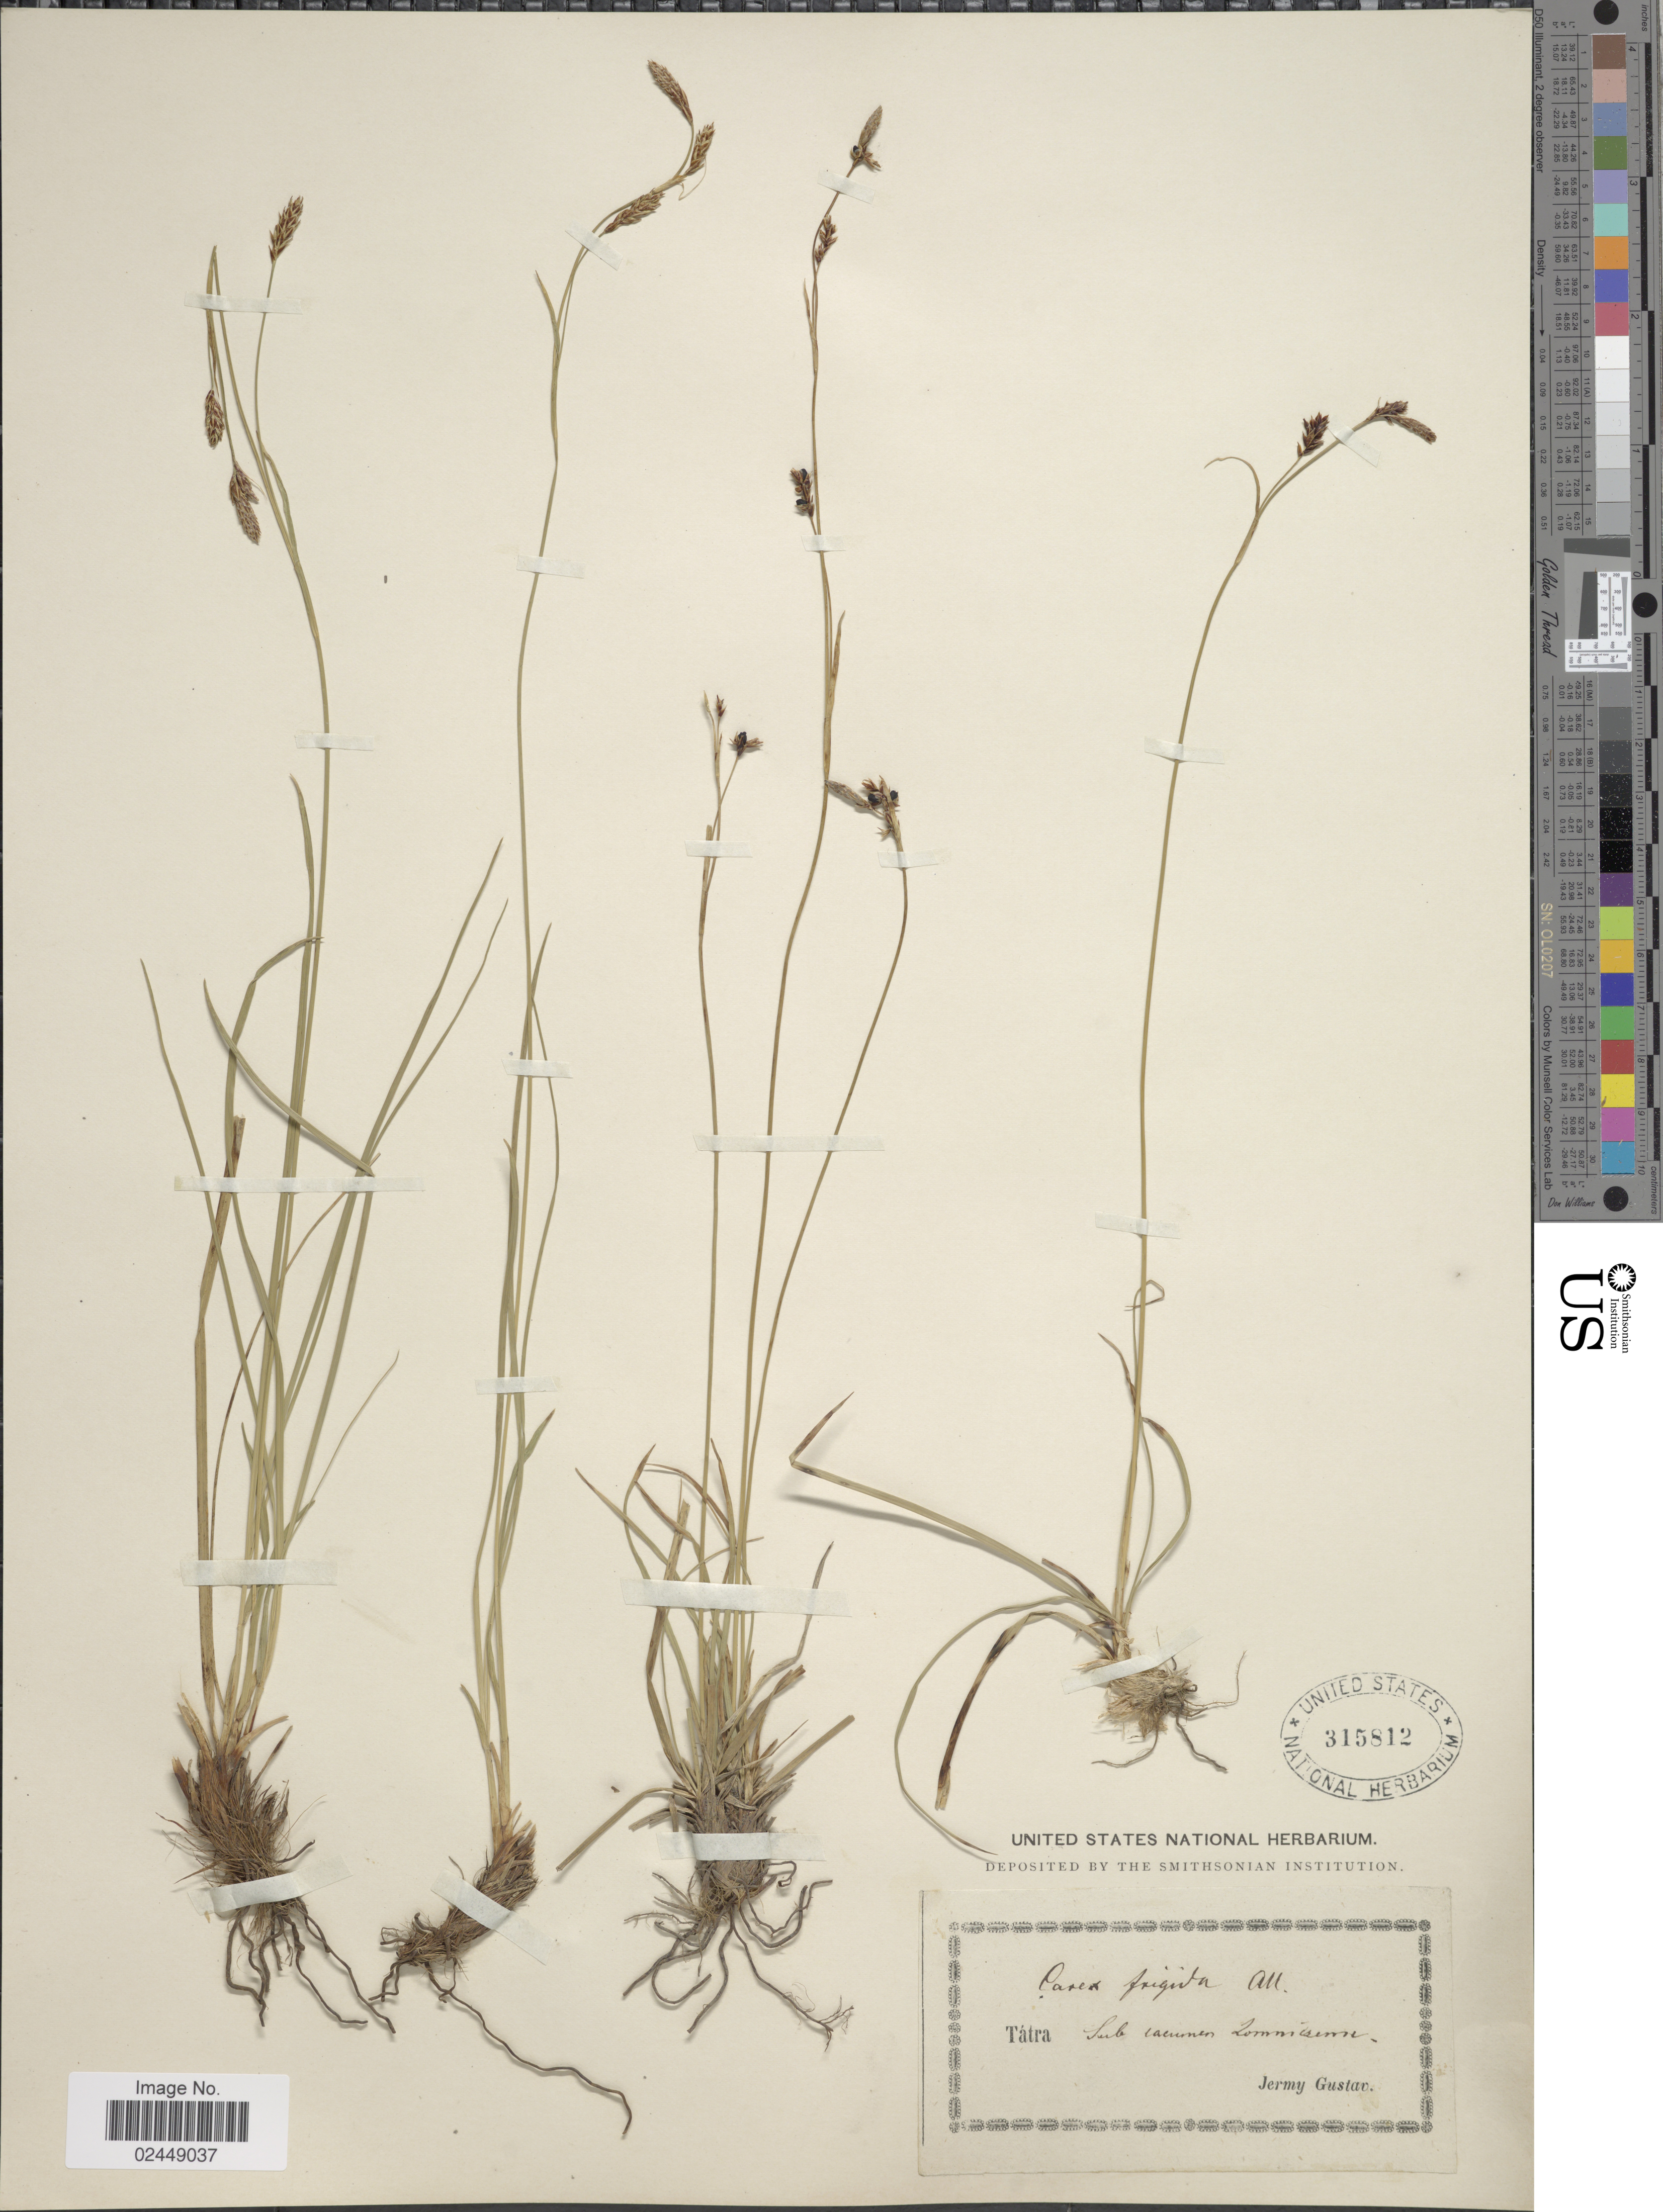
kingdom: Plantae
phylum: Tracheophyta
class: Liliopsida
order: Poales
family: Cyperaceae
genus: Carex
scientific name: Carex frigida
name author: All.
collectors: J. Gustav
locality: Tátra, Sub lacumen Lomnicaeme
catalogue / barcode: US 315812